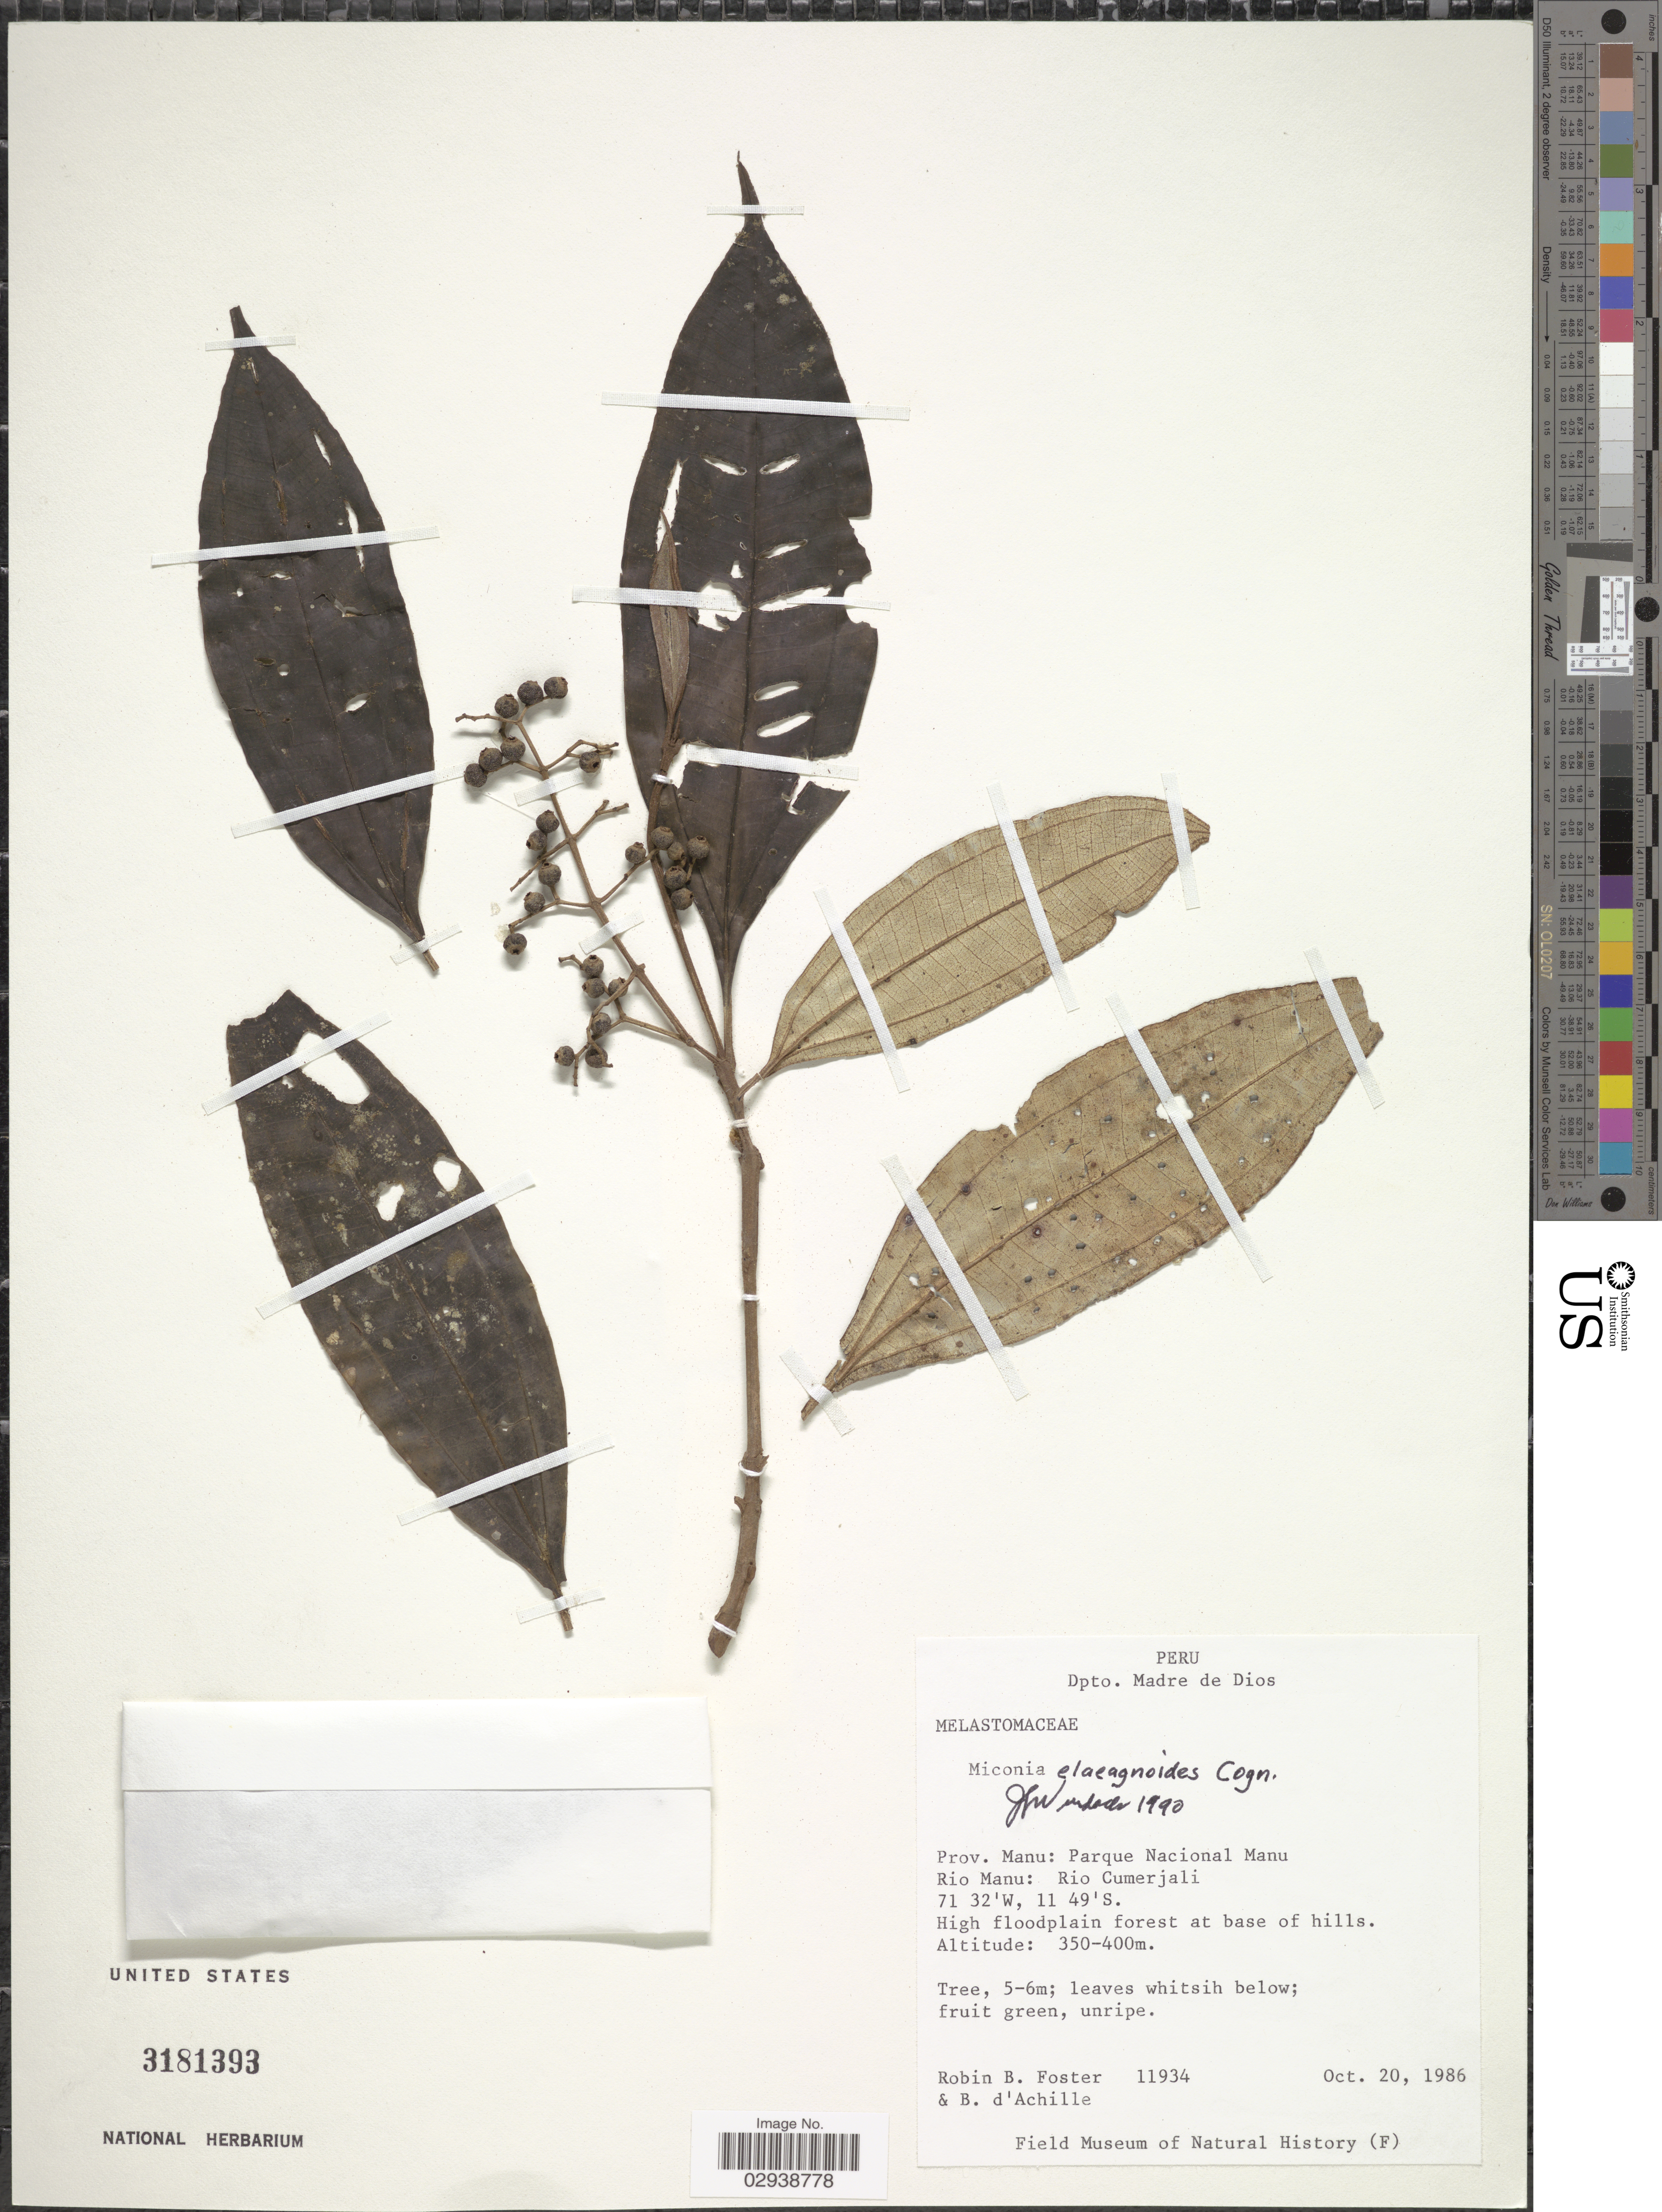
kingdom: Plantae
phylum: Tracheophyta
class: Magnoliopsida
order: Myrtales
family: Melastomataceae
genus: Miconia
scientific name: Miconia dichrophylla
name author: J.F. Macbr.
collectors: R. B. Foster & B. d'Achille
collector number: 11934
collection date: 1986-10-20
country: Peru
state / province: Madre de Dios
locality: Dpto. Madre de Dios, Prov.: Manu: Parque Nacional Manu, Rio Manu: Rio Cumerjali, High floodplain forest at base of hills.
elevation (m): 350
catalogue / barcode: US 3181393